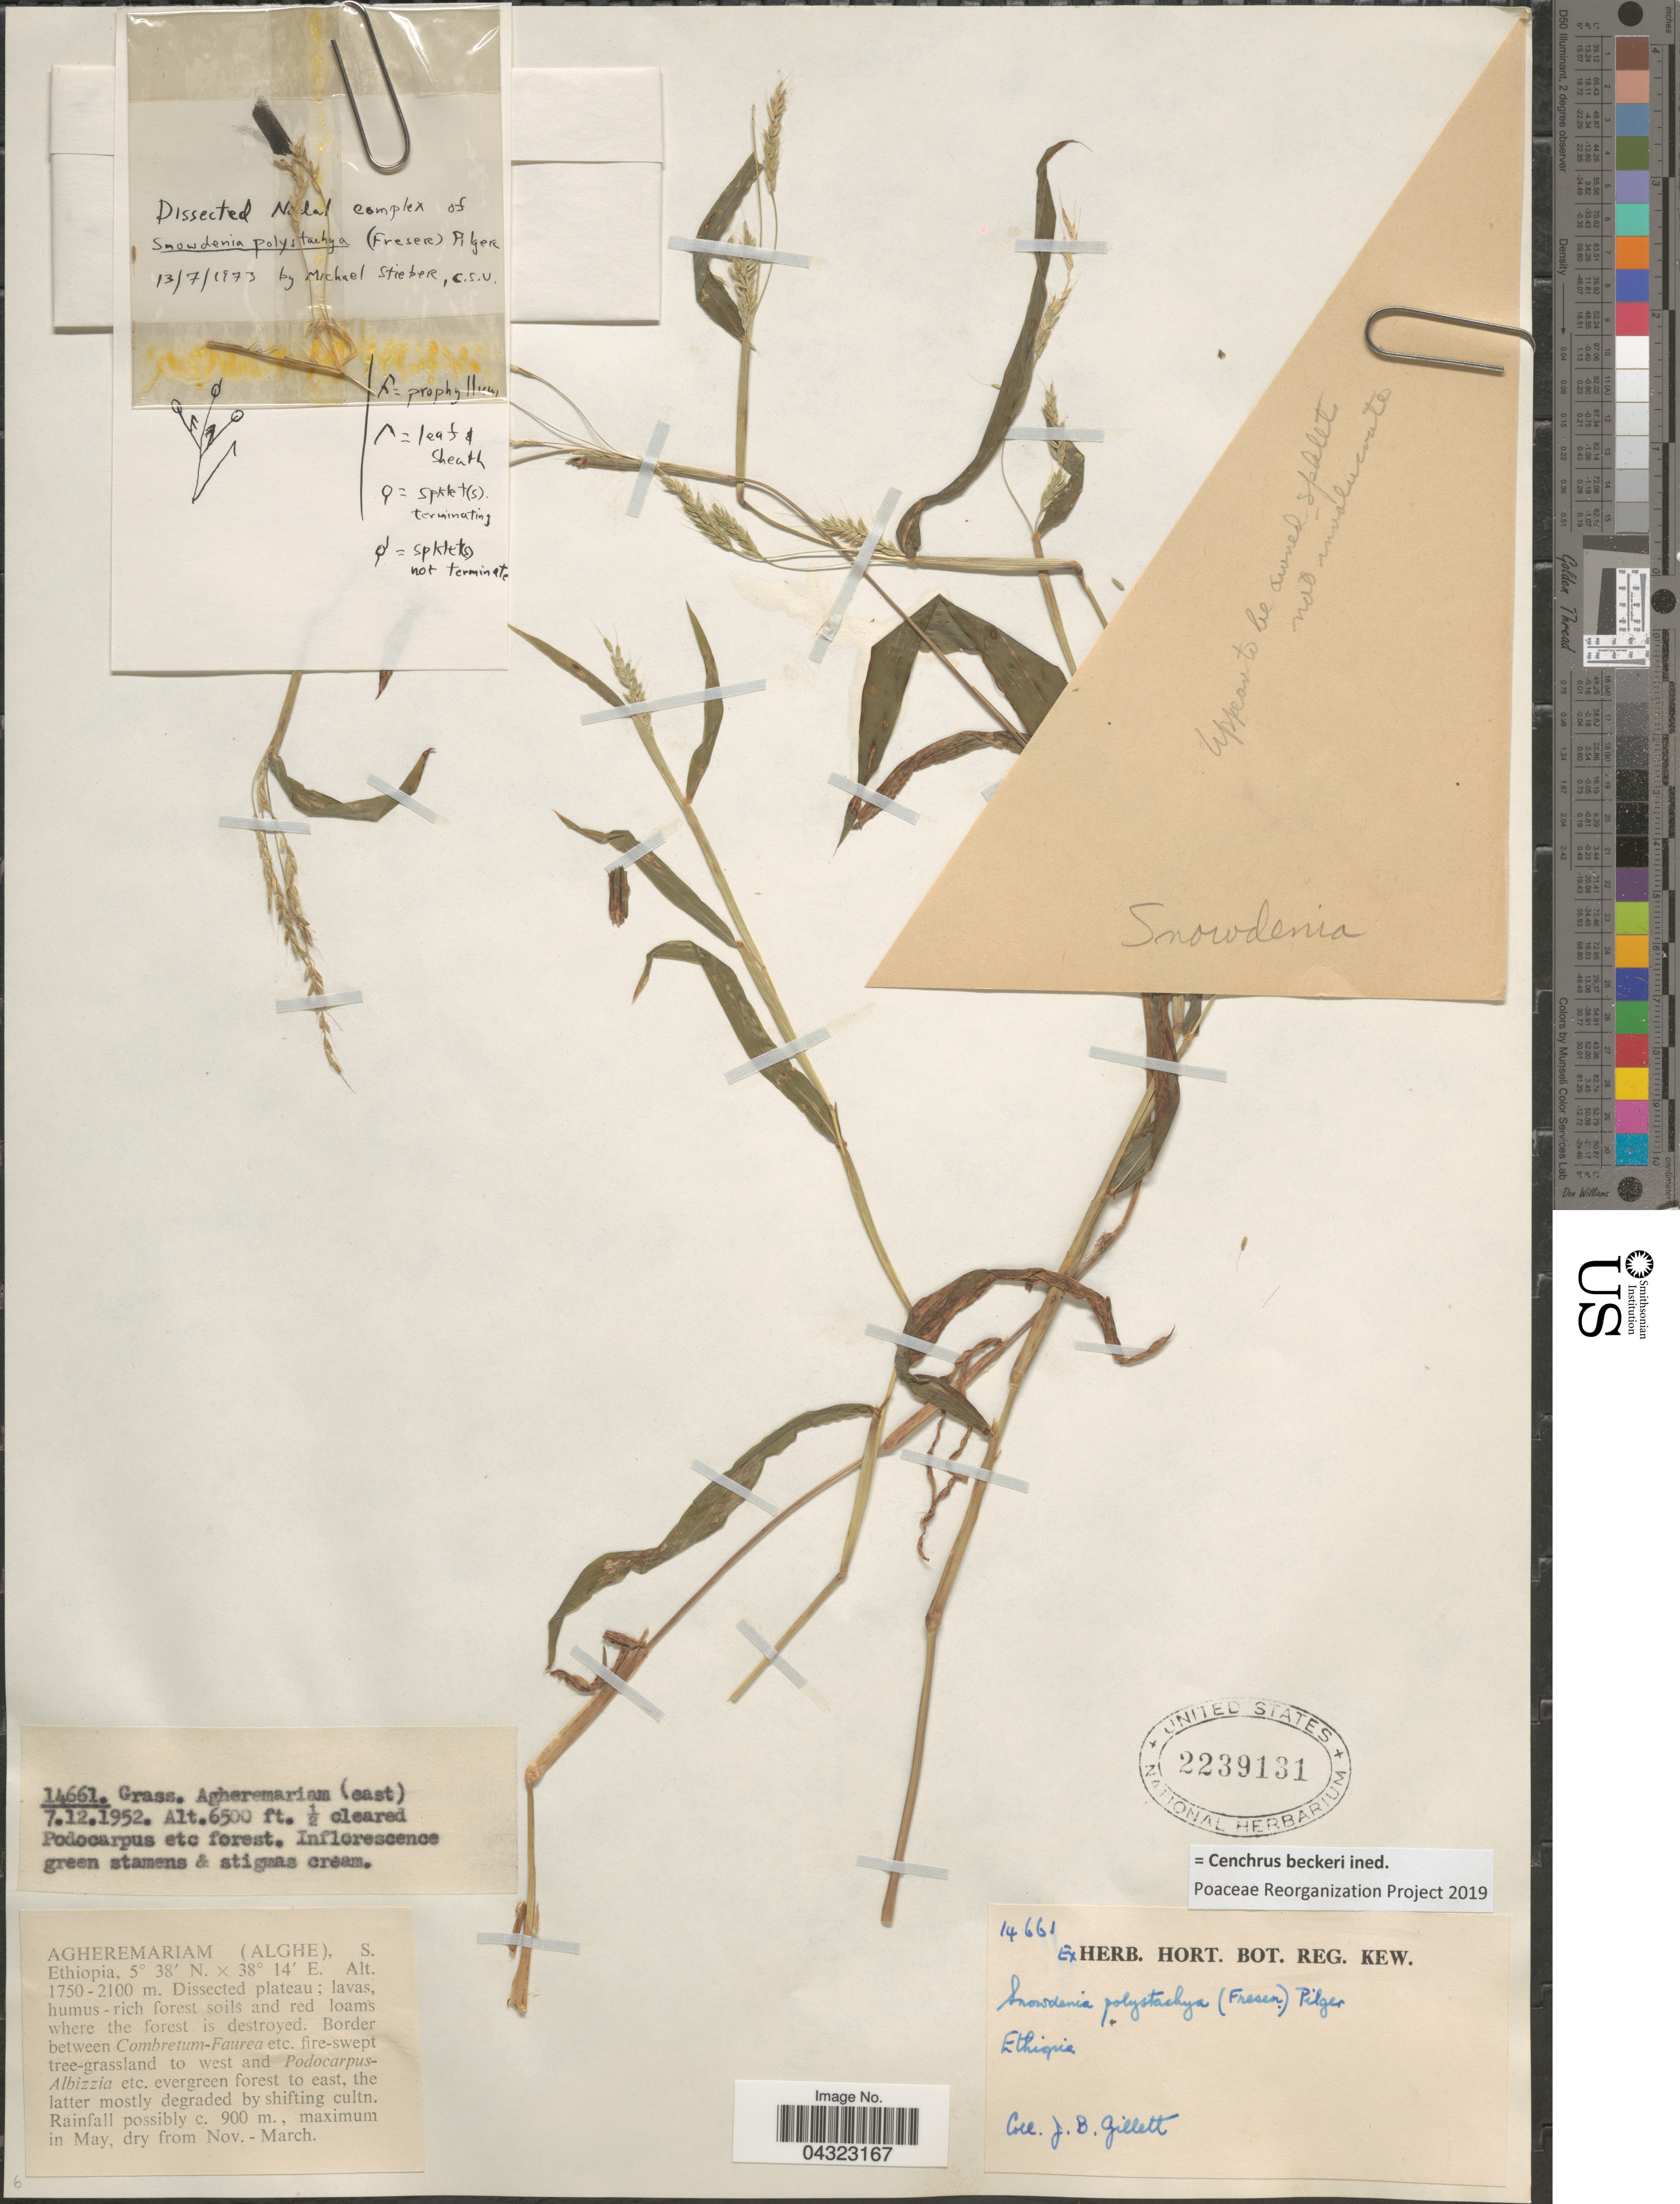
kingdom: Plantae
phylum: Tracheophyta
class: Liliopsida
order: Poales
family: Poaceae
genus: Cenchrus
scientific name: Cenchrus beckerii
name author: ined prp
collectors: J. B. Gillett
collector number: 14661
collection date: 1952-12-07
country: Ethiopia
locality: S. Ethiopia.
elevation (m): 1750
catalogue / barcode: US 2239131